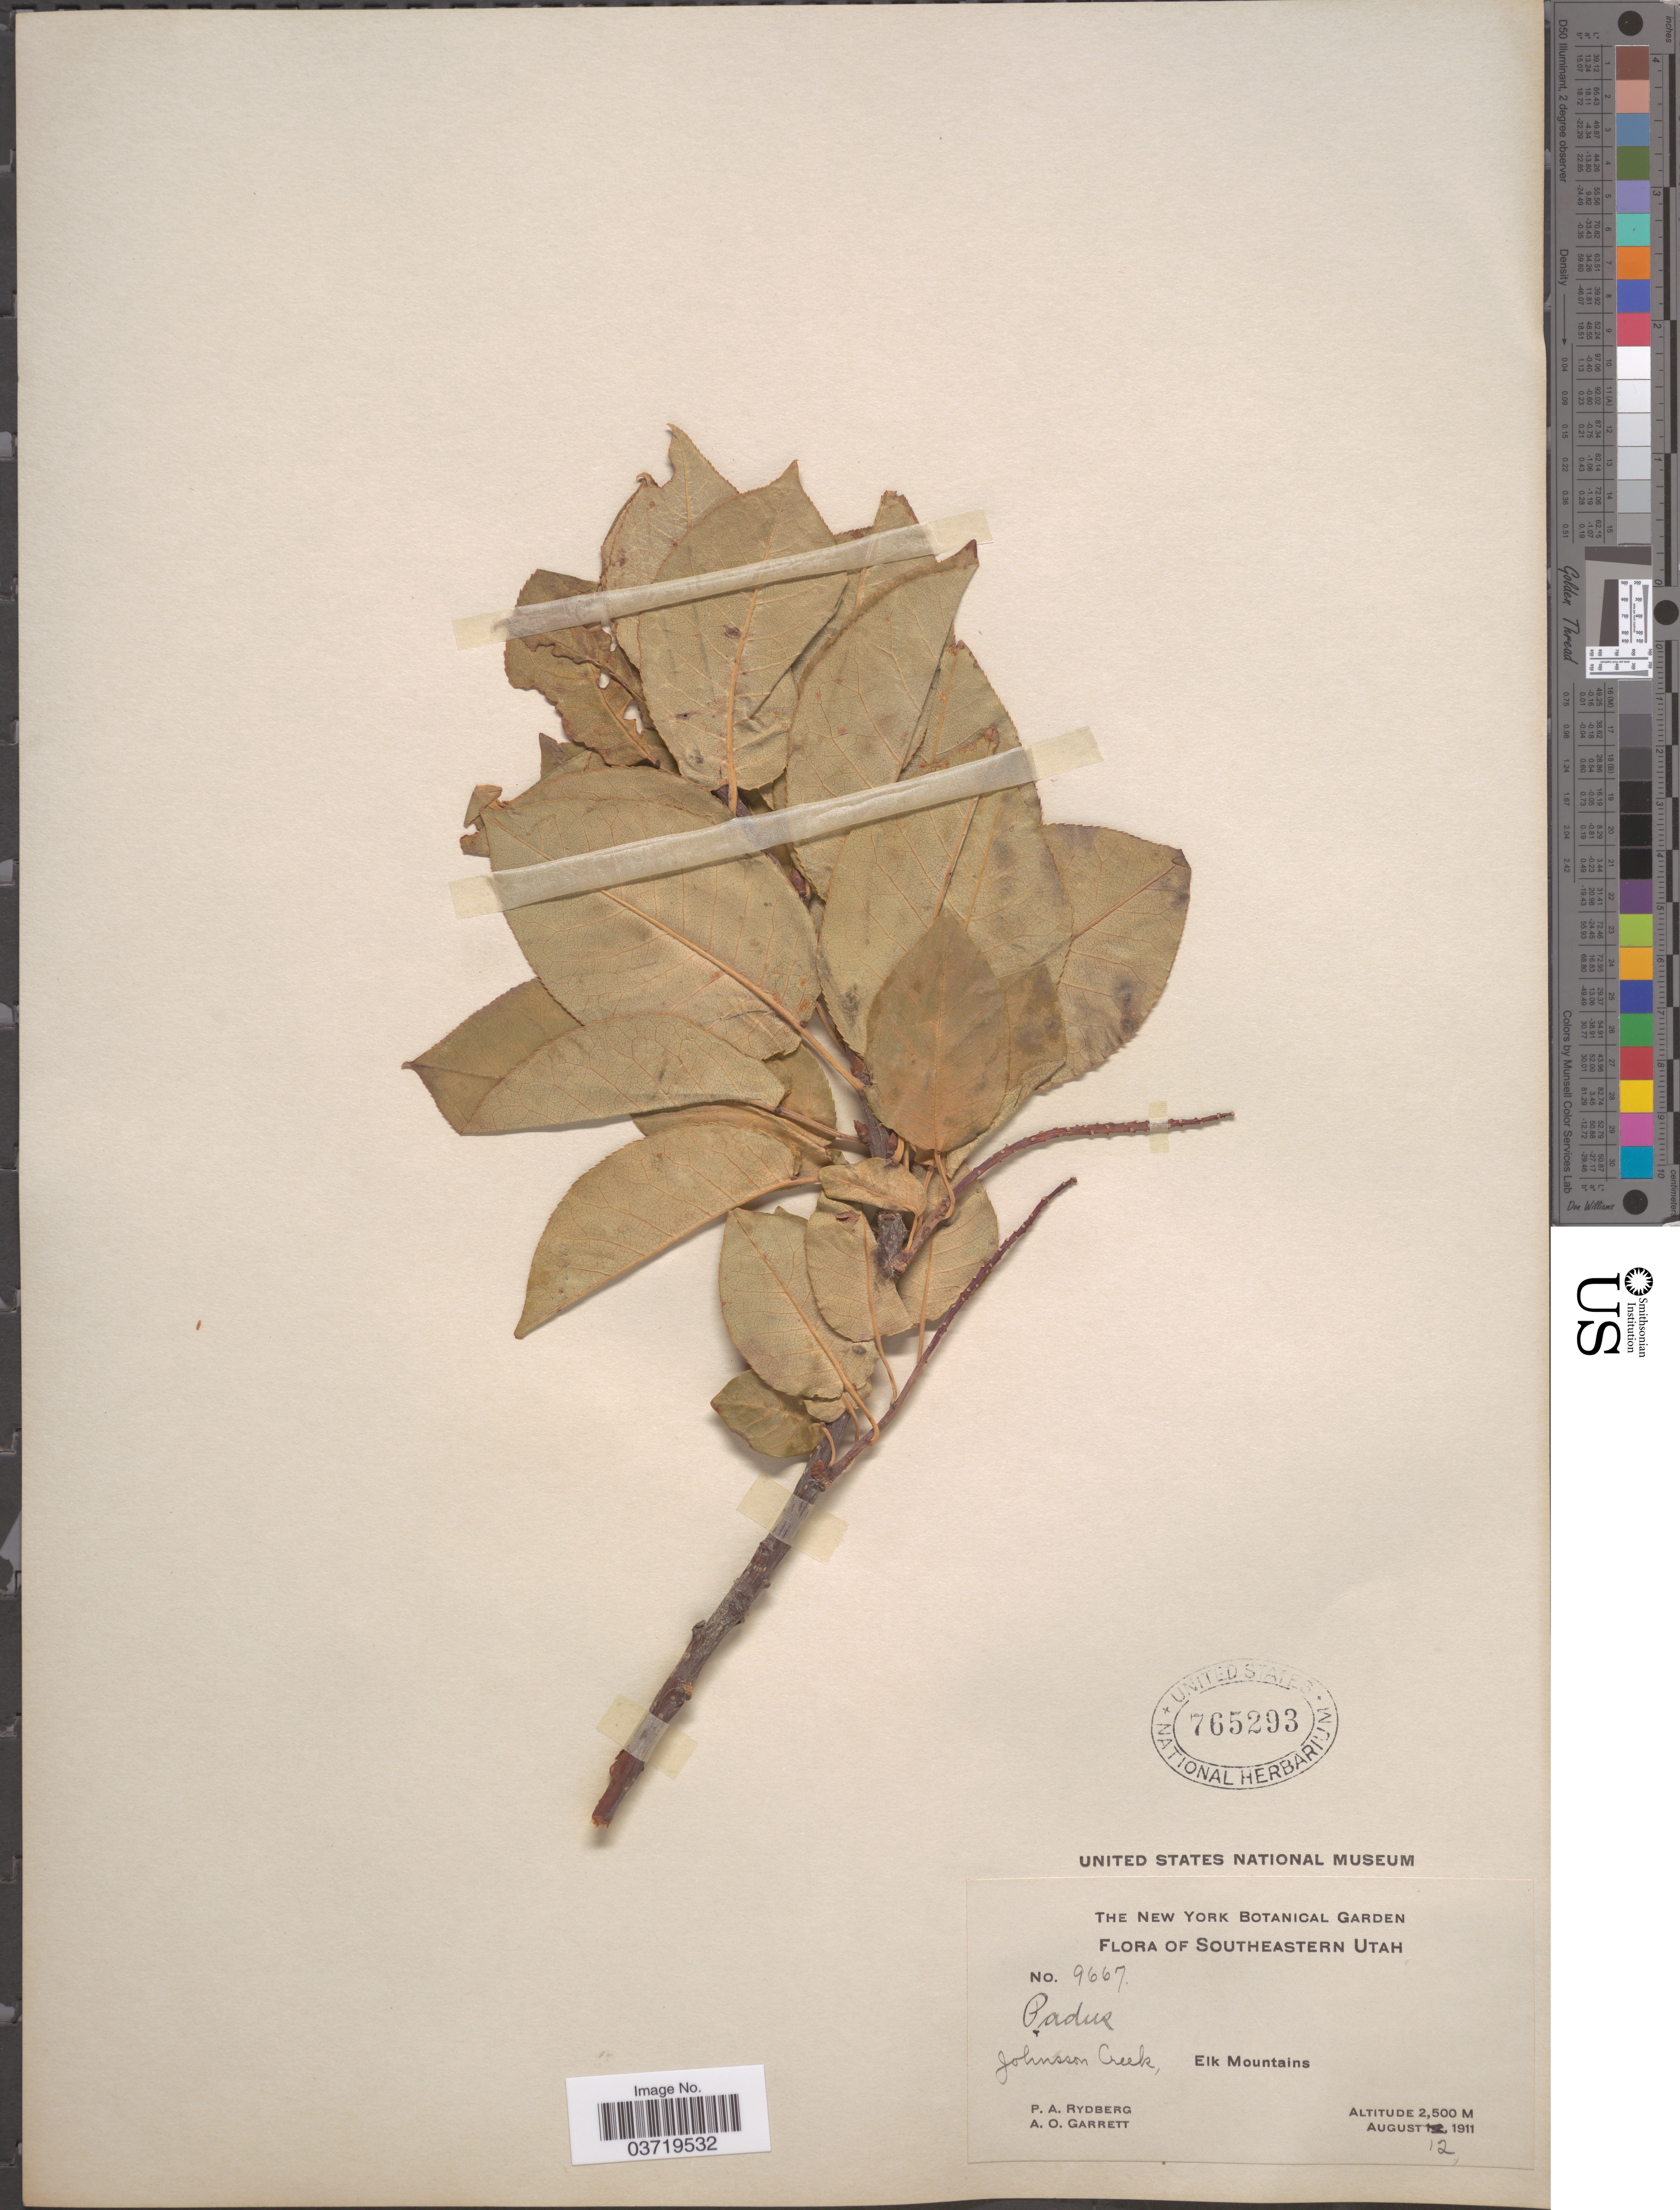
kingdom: Plantae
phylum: Tracheophyta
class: Magnoliopsida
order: Rosales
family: Rosaceae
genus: Prunus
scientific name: Prunus virginiana var. demissa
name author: (Nutt.) Torr.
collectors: P. A. Rydberg & A. O. Garrett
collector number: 9667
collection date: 1911-08-12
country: United States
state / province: Utah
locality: Southeastern Utah. Johnsson Creek, Elk Mountains.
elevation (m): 2500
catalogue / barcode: US 765293